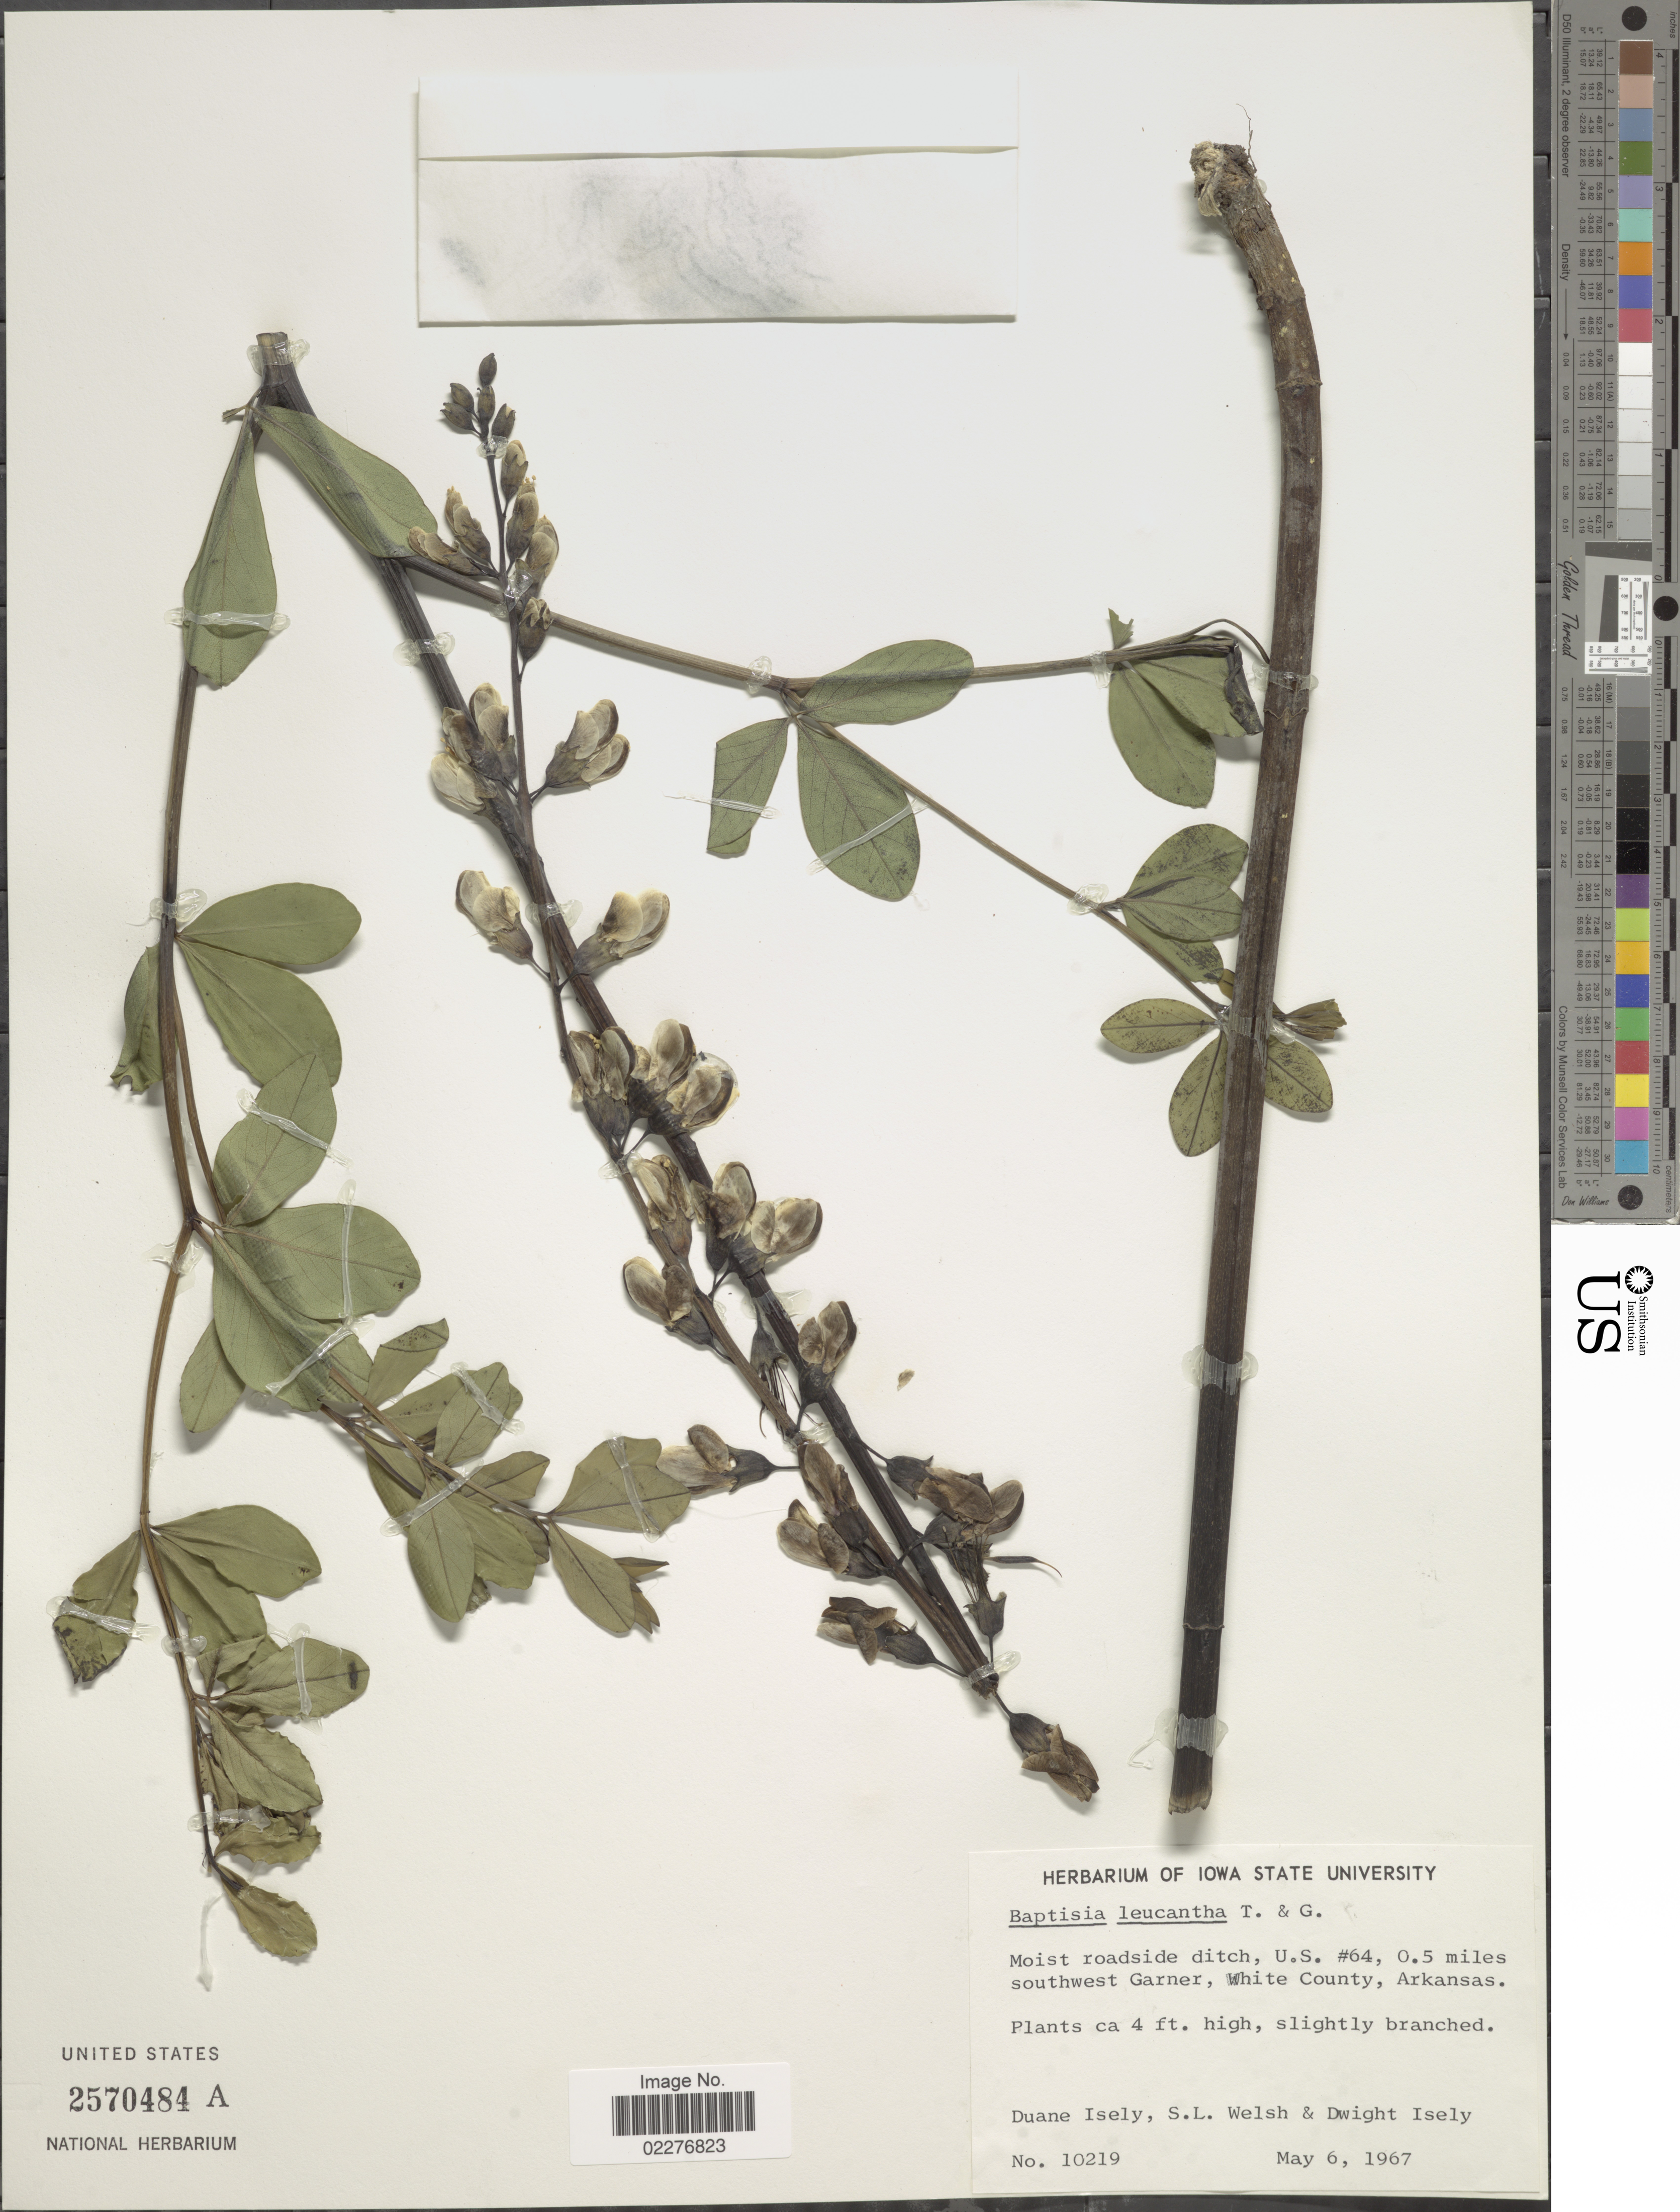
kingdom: Plantae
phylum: Tracheophyta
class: Magnoliopsida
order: Fabales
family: Fabaceae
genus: Baptisia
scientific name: Baptisia leucantha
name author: Torr. & A. Gray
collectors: D. Isely, S. Welsh & D. Isely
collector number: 10219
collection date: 1967-05-06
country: United States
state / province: Arkansas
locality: Moist roadside ditch, U.S. #64, 0.5 miles southwest Garner, White County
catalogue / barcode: US 2570484A